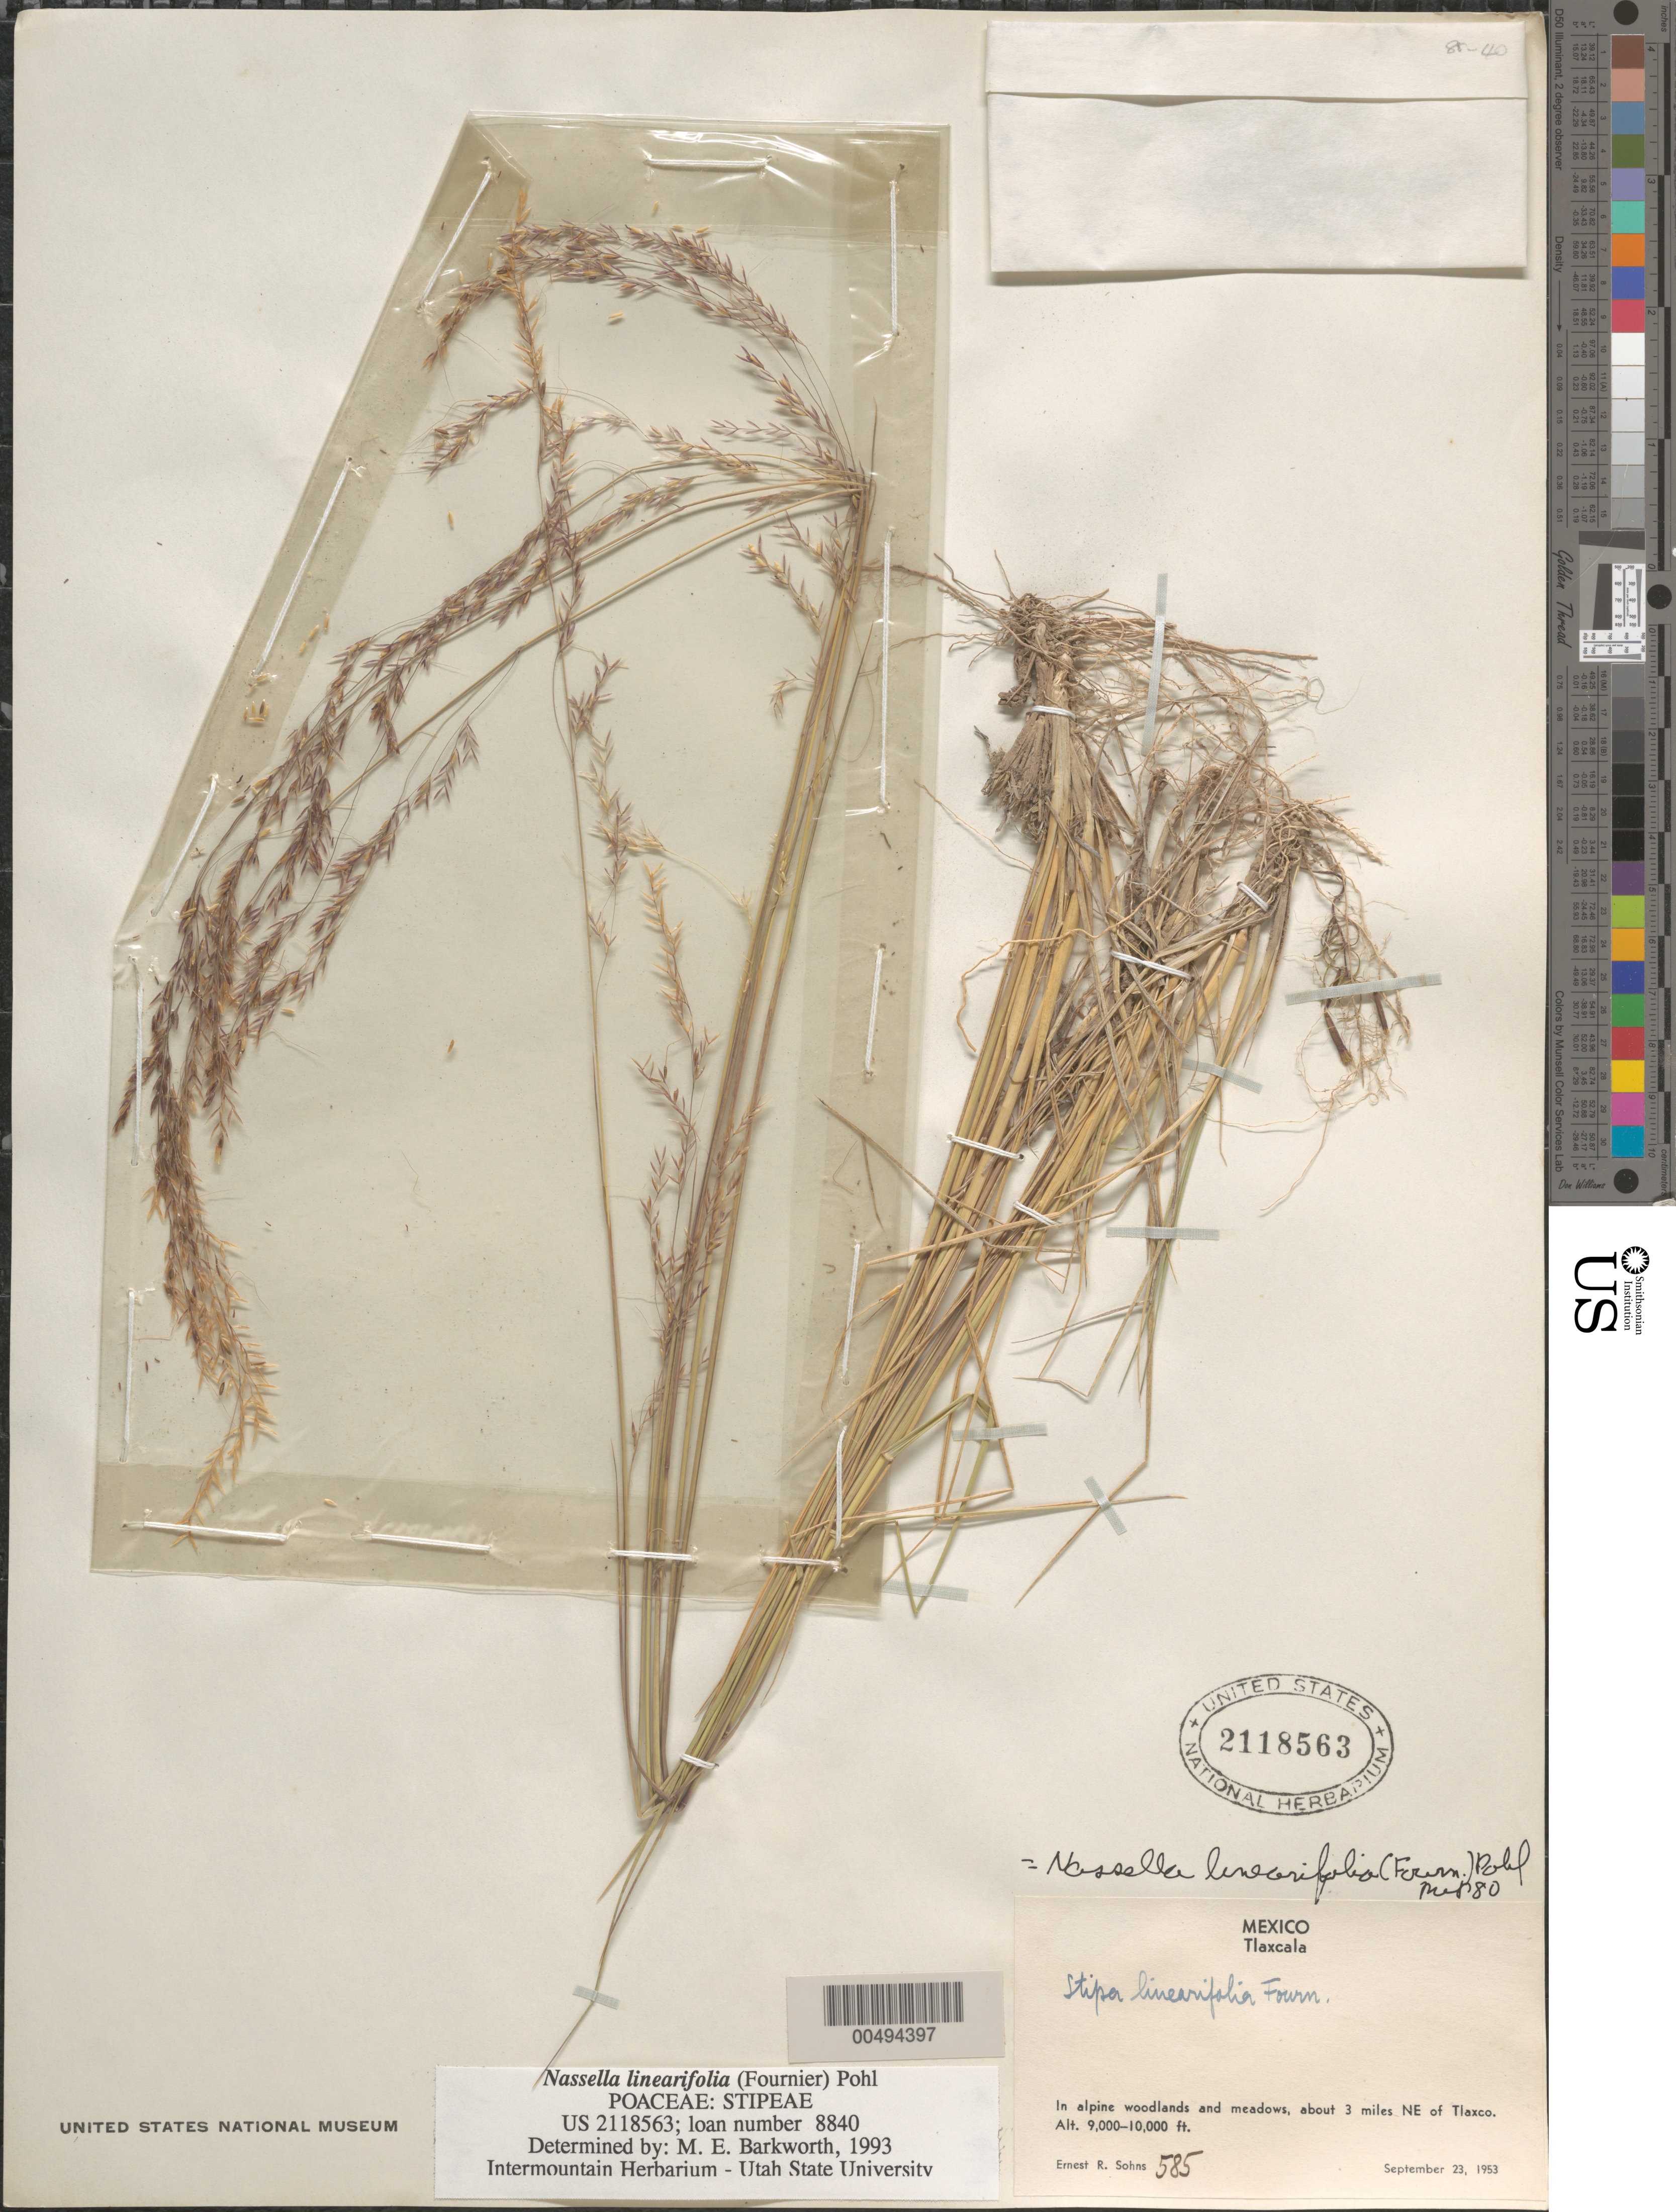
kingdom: Plantae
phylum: Tracheophyta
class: Liliopsida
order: Poales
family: Poaceae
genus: Nassella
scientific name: Nassella linearifolia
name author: (E. Fourn.) R.W. Pohl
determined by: Barkworth, M. E.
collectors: E. R. Sohns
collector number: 585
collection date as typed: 23 Sep 1953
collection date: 1953-09-23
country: Mexico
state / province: Tlaxcala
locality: About 3 mi NE of Tlaxco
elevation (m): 2743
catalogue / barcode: US 2118563